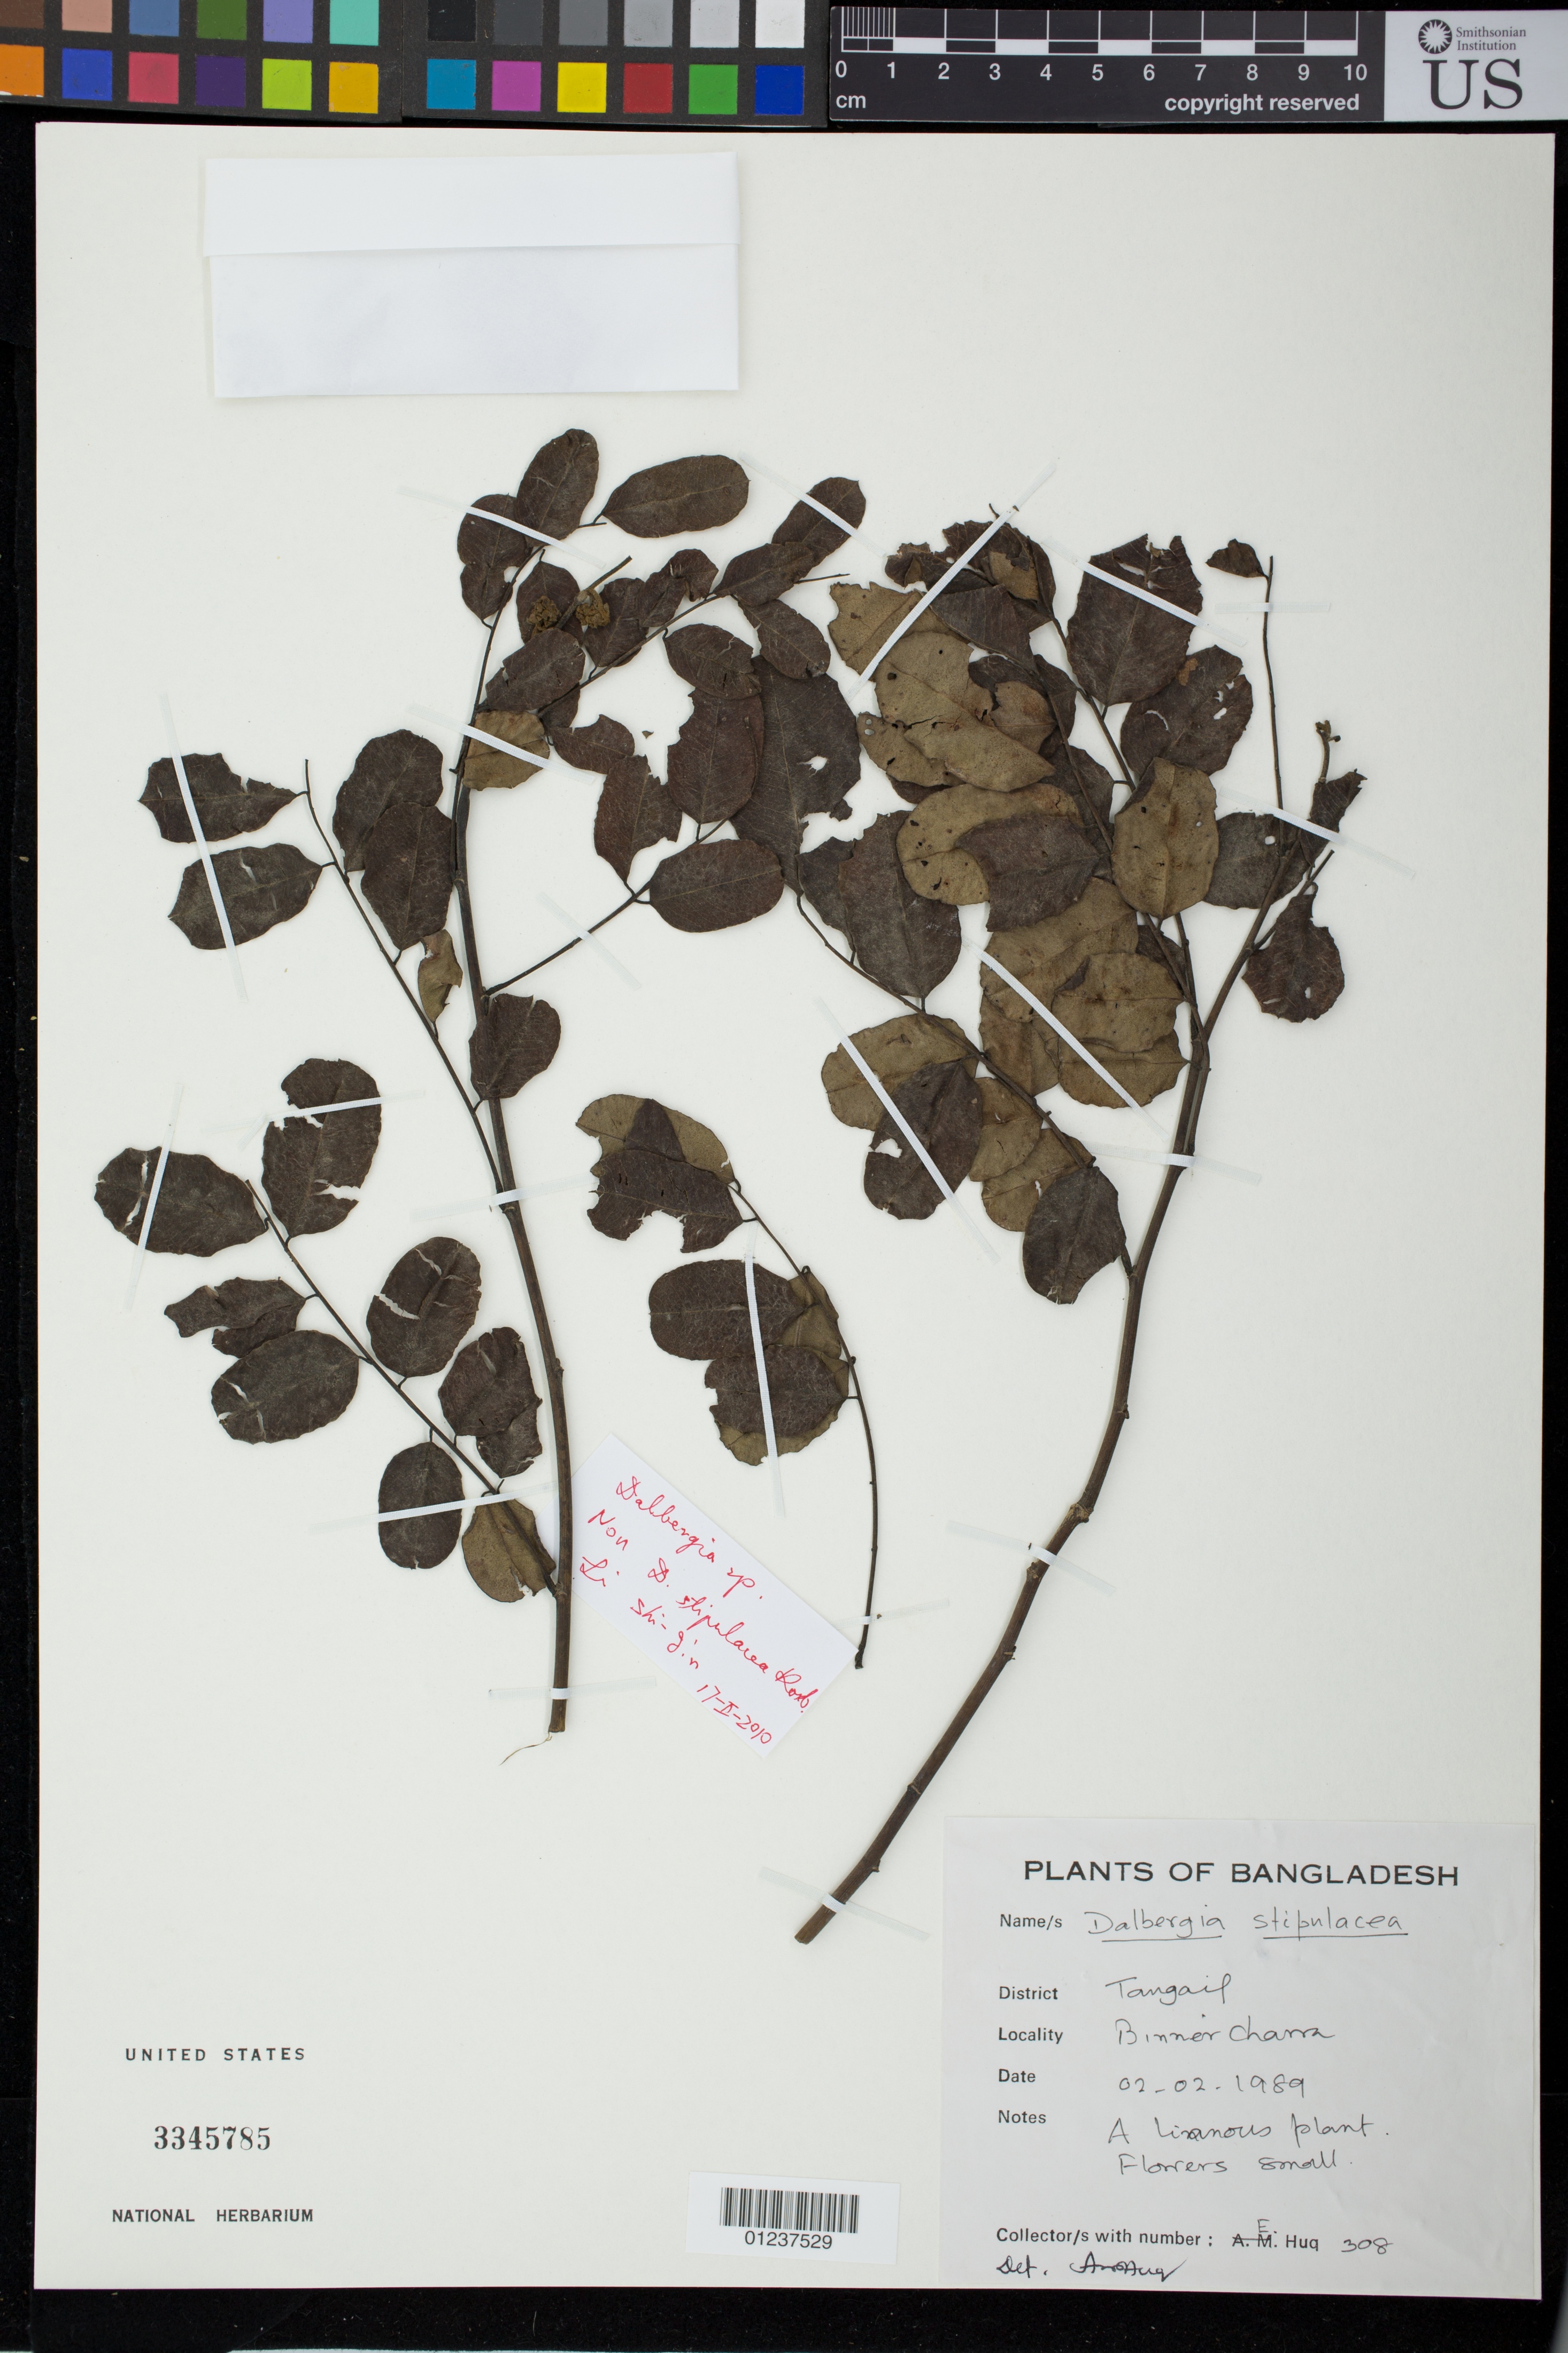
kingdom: Plantae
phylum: Tracheophyta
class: Magnoliopsida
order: Fabales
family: Fabaceae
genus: Dalbergia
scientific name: Dalbergia stipulacea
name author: Roxb.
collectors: E. Huq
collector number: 308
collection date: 1989-02-02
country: Bangladesh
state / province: Dhaka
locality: Binnercharra, Tangail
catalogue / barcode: US 3345785